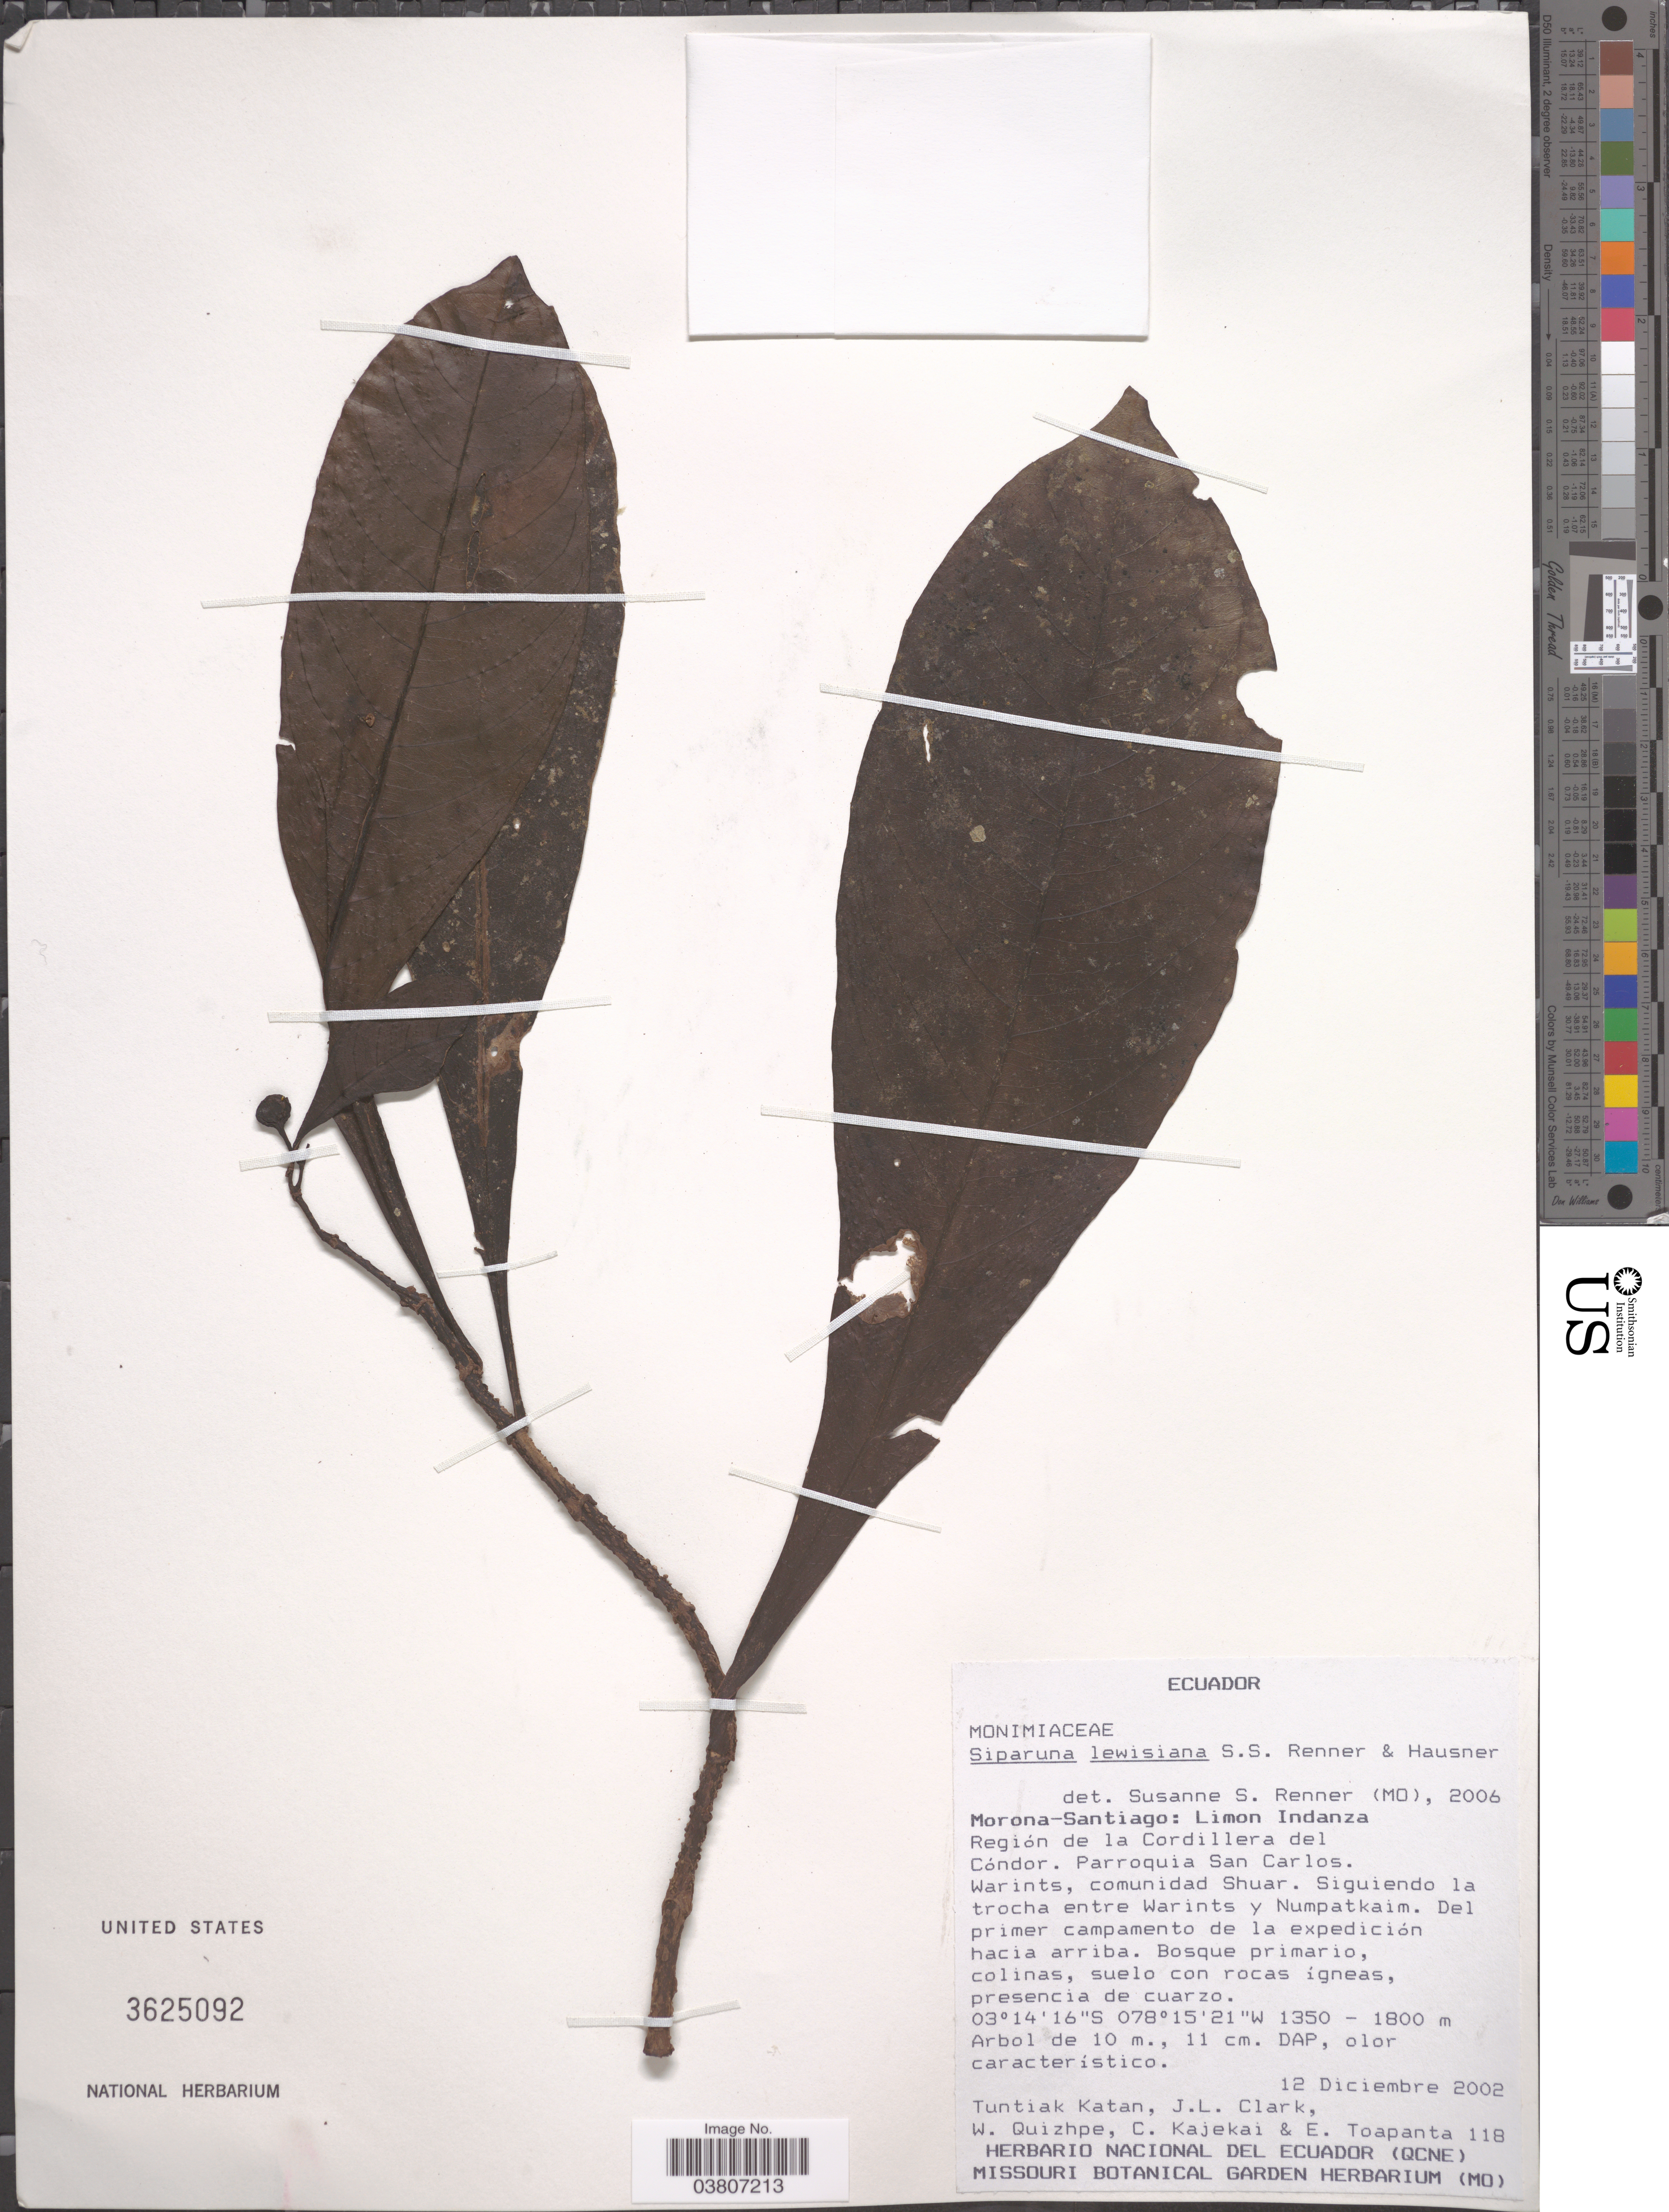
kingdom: Plantae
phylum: Tracheophyta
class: Magnoliopsida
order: Laurales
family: Siparunaceae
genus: Siparuna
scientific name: Siparuna lewisiana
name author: S.S. Renner & Hausner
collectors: T. Katan, J. L. Clark, W. Quizhpe, C. Kajekai & E. Toapanta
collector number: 118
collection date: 2002-12-12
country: Ecuador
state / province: Morona-Santiago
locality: Limon Indanza. Región de la Cordillera del Cóndor. Parroquia San Carlos.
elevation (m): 1350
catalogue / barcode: US 3625092